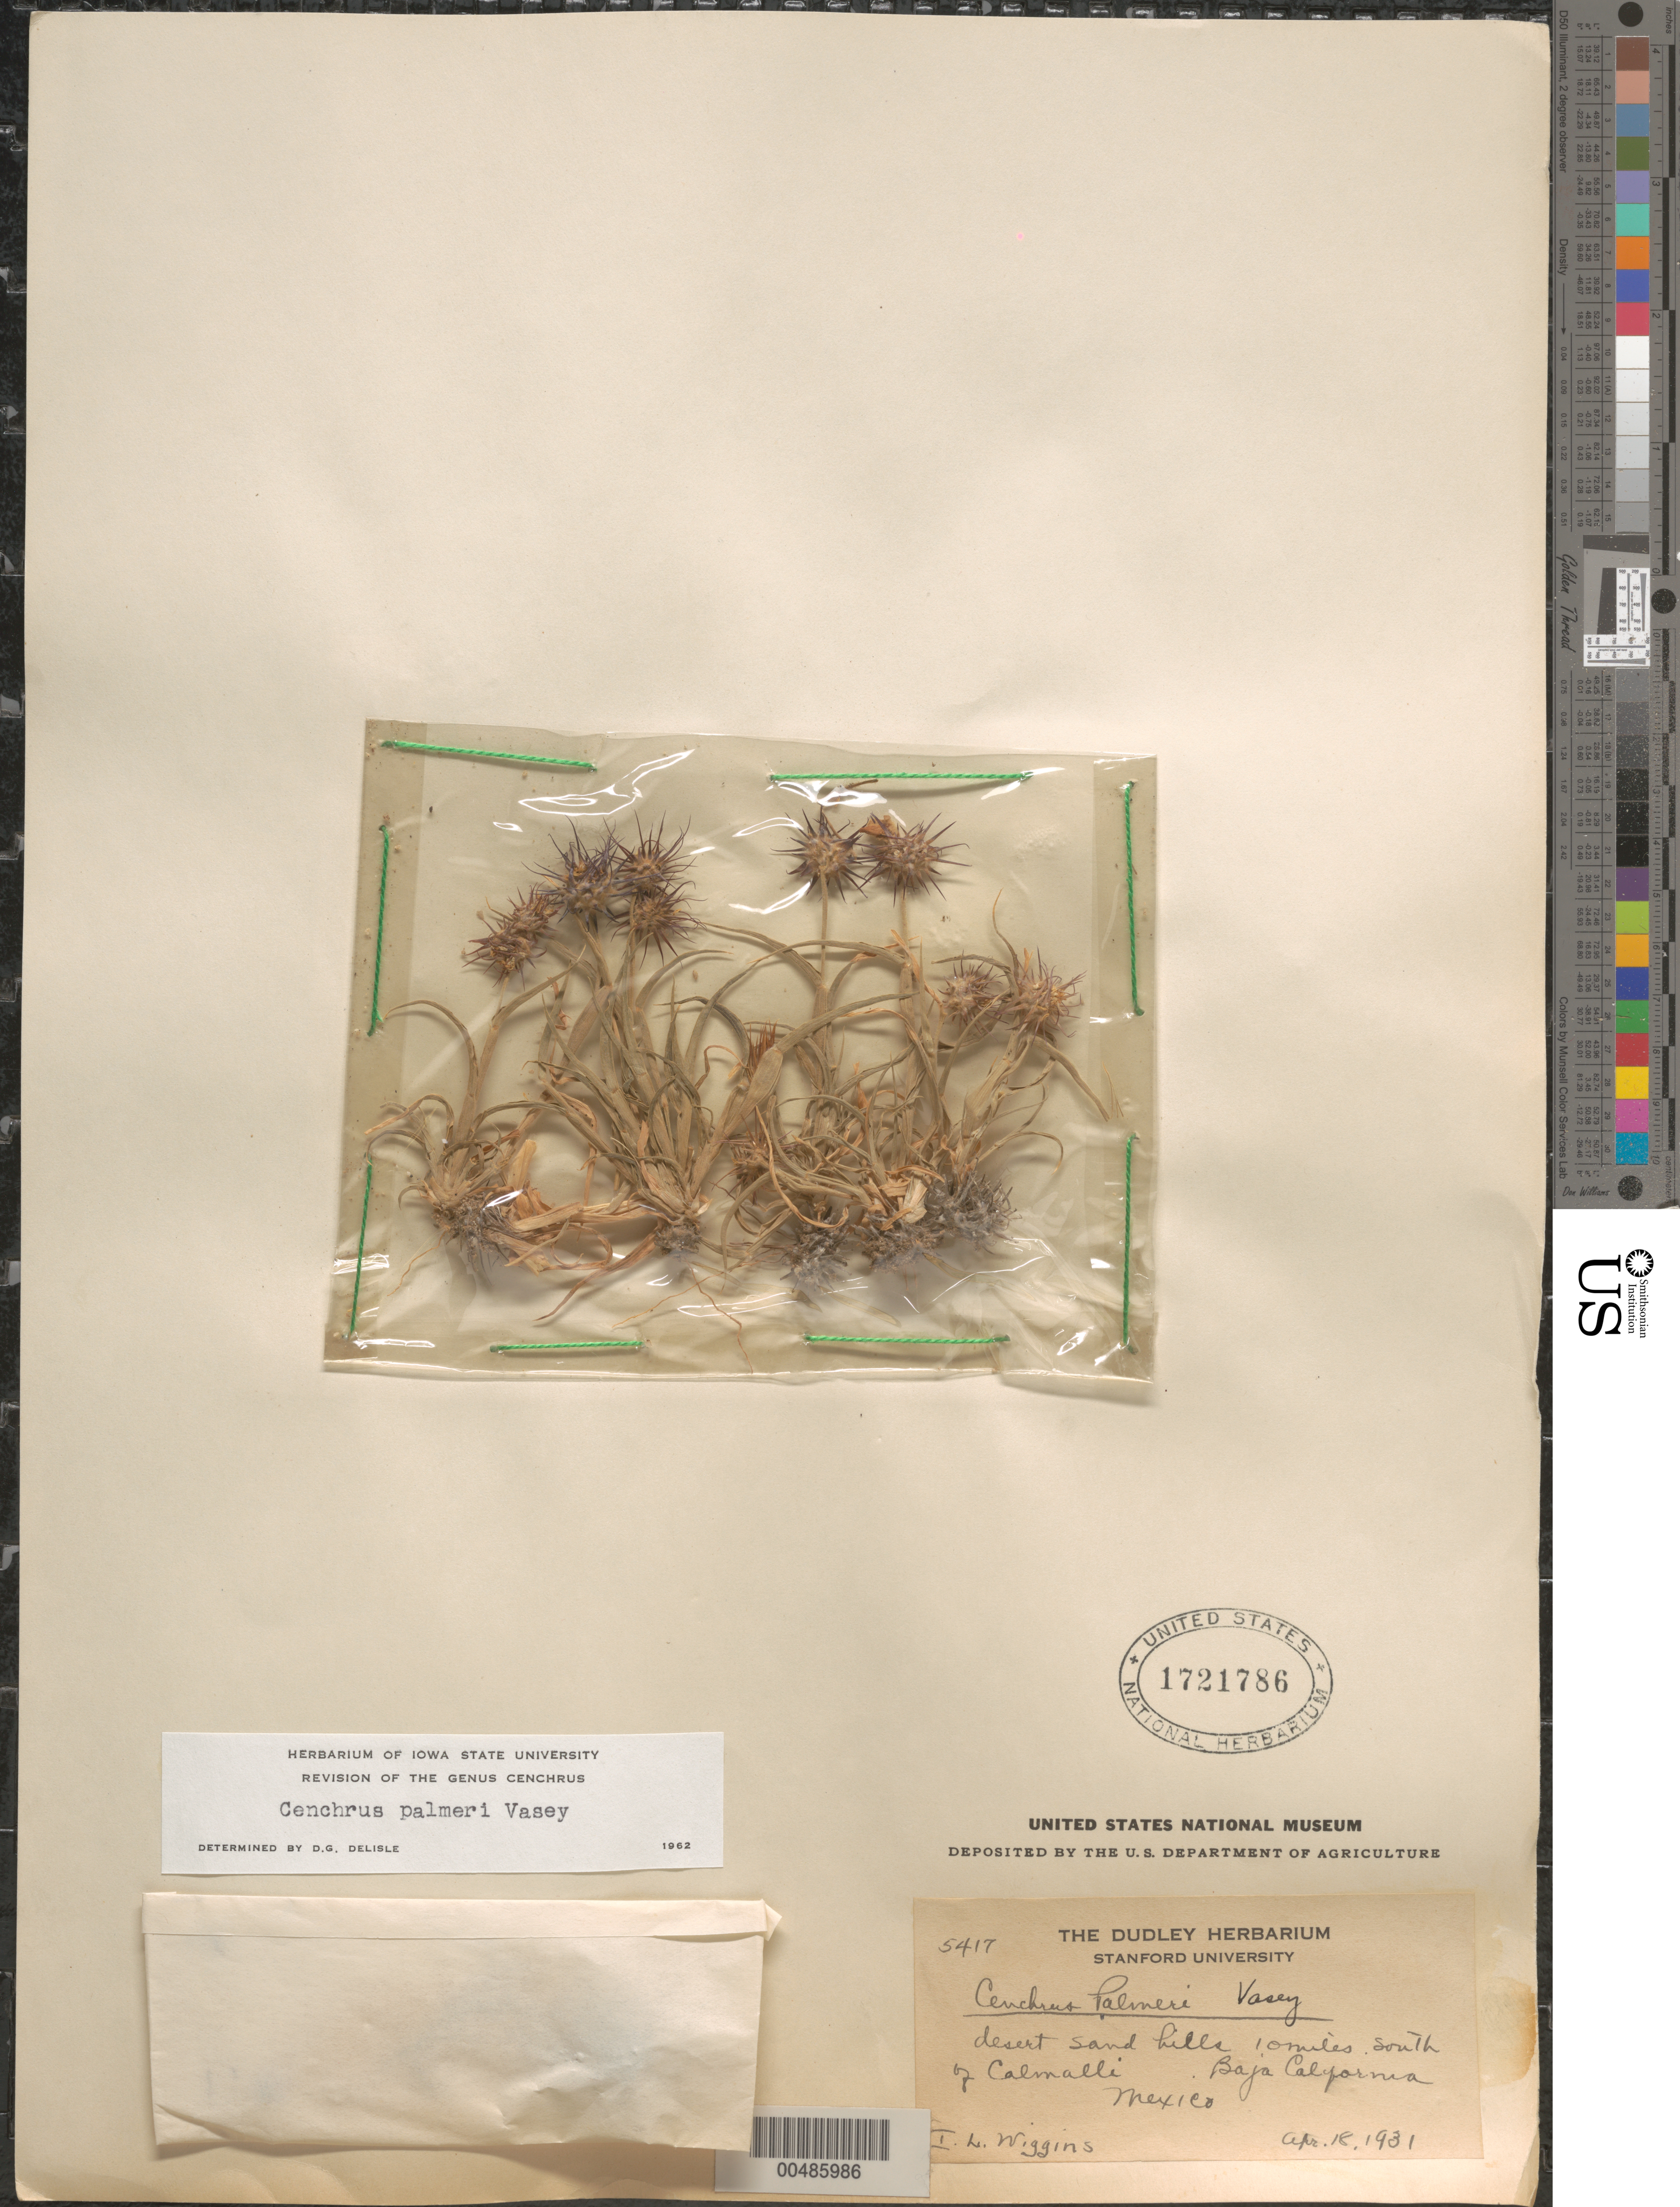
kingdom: Plantae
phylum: Tracheophyta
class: Liliopsida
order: Poales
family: Poaceae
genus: Cenchrus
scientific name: Cenchrus palmeri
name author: Vasey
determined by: Delisle, D. G.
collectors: I. L. Wiggins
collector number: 5417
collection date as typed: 18 Apr 1931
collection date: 1931-04-18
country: Mexico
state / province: Baja California Norte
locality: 10 miles south of Calmalli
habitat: desert sand hills.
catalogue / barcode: US 1721786